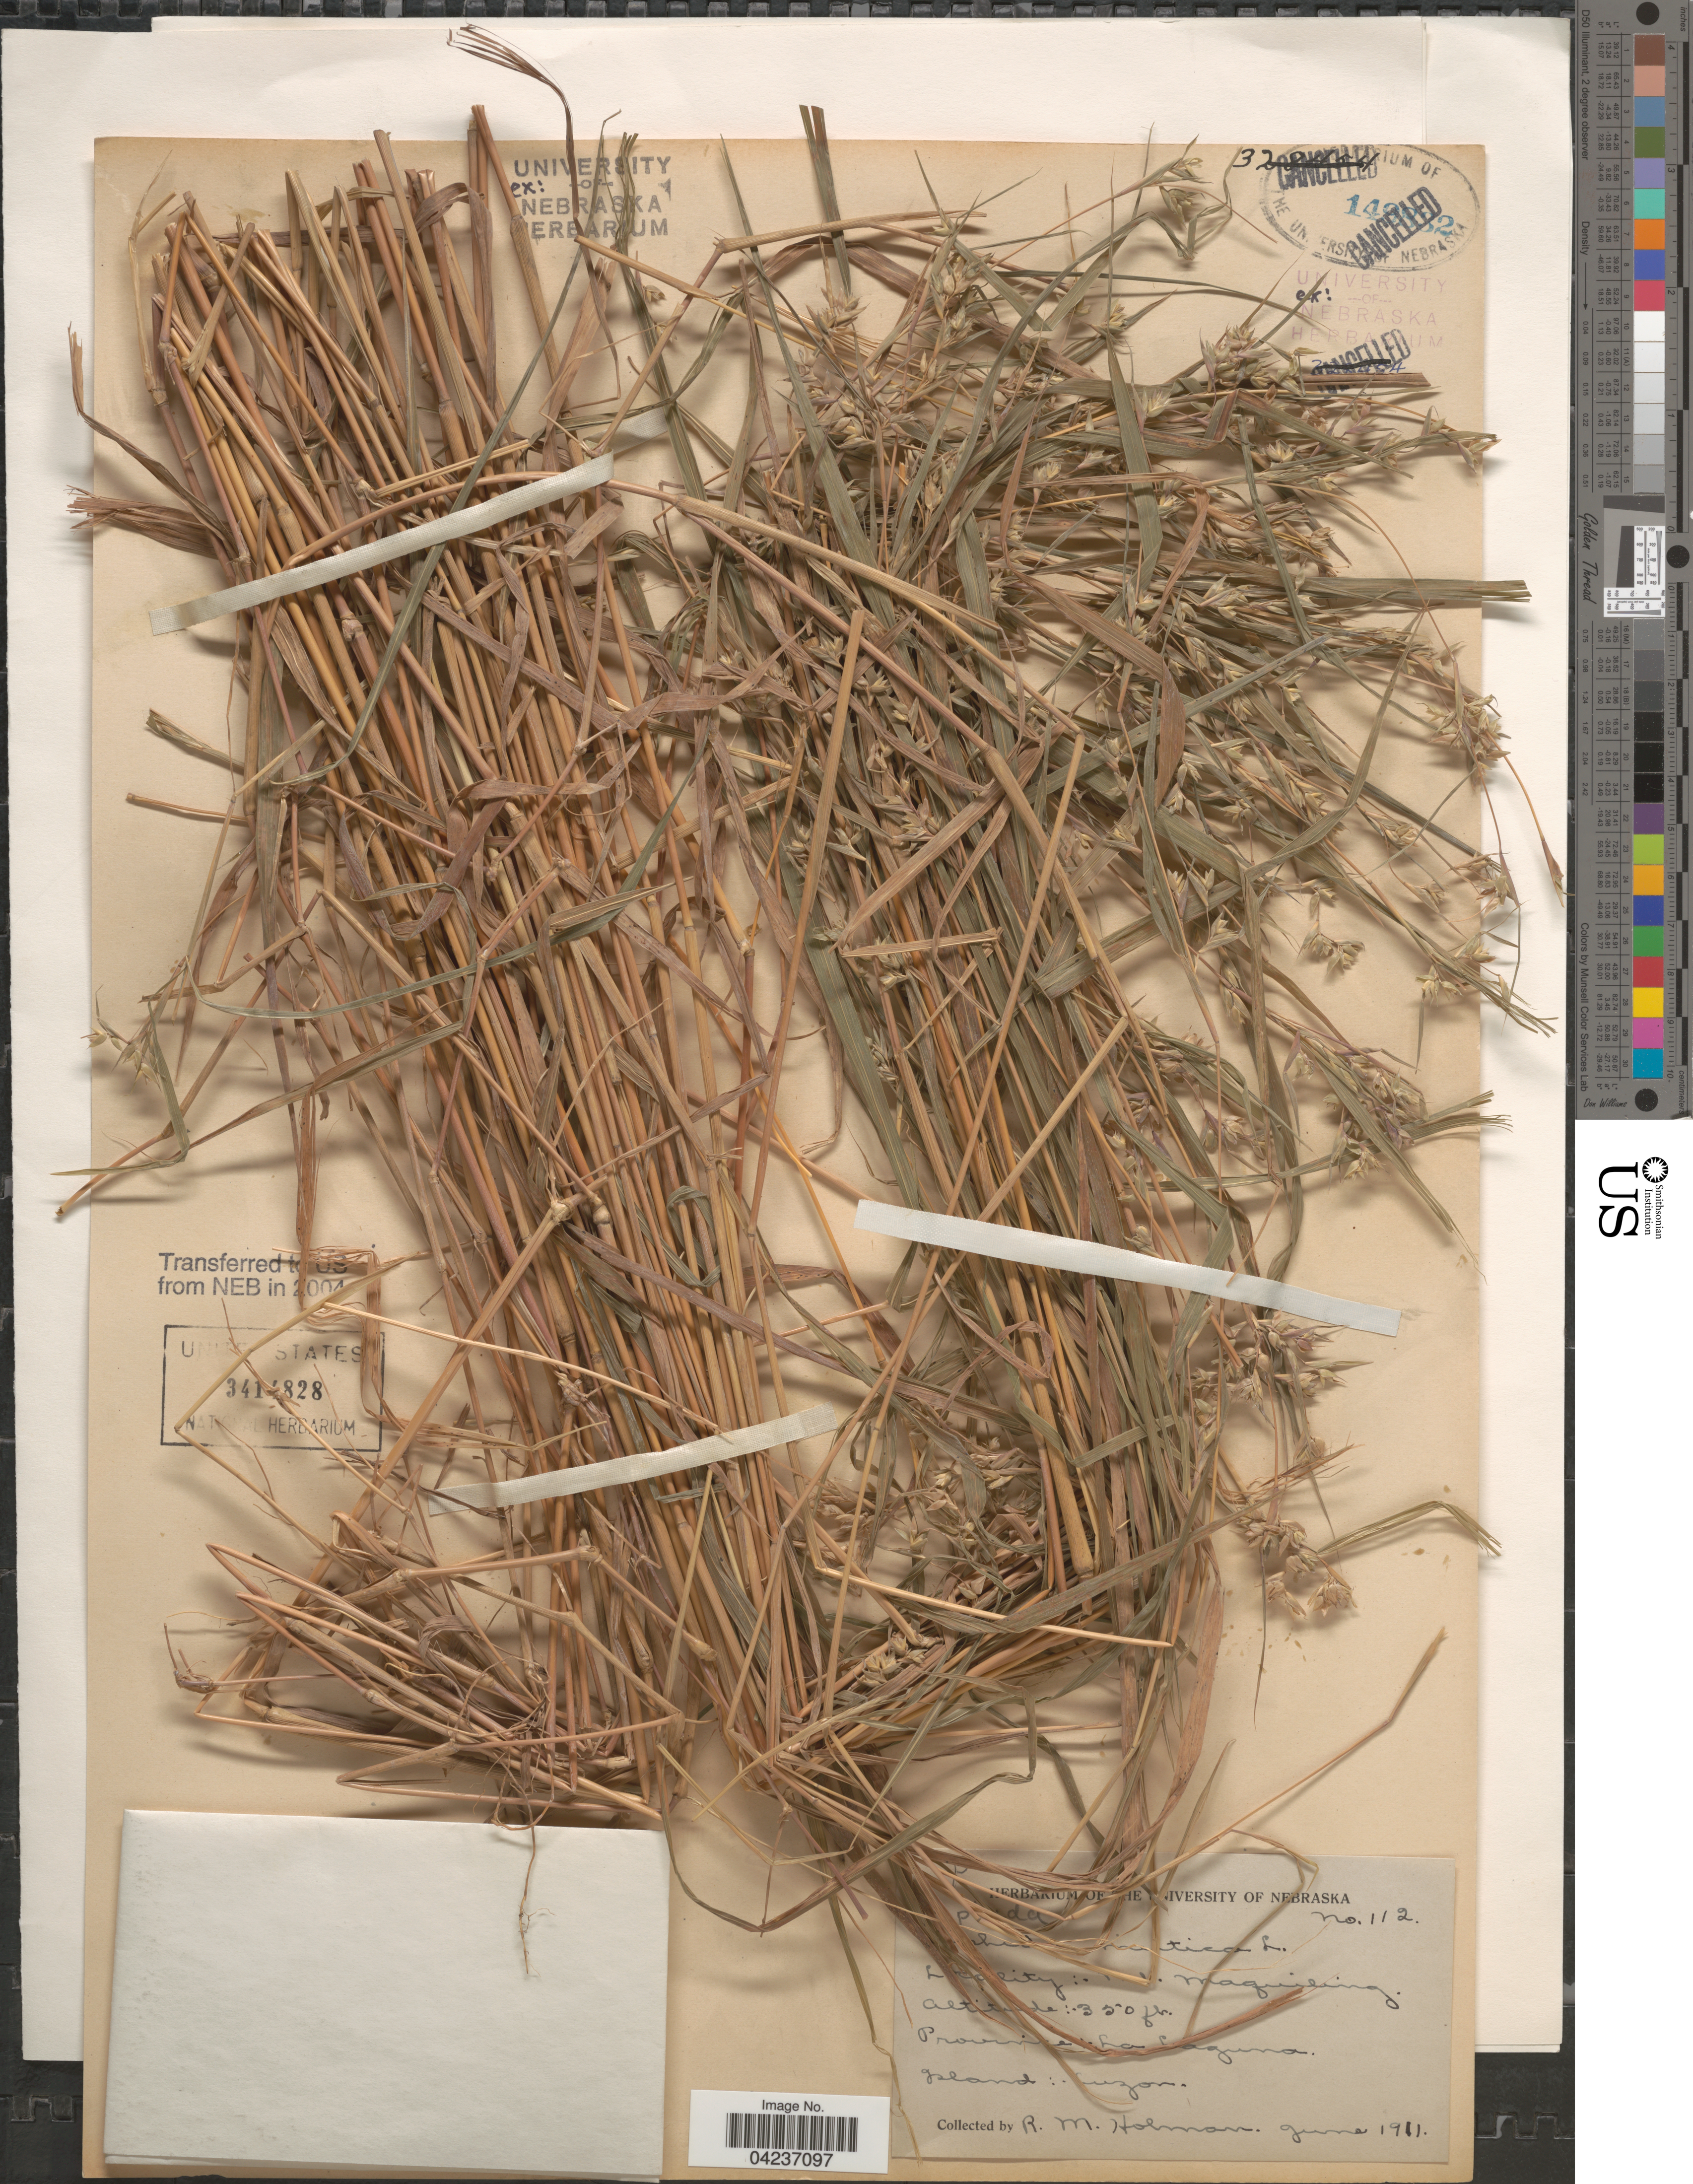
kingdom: Plantae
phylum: Tracheophyta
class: Liliopsida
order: Poales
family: Poaceae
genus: Apluda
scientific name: Apluda mutica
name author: L.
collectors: R. Holman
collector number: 112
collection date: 1911-06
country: Philippines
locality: [illegible text] Maquiling. Province: La Laguna. Island: Luzon.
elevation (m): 107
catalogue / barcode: US 3414828